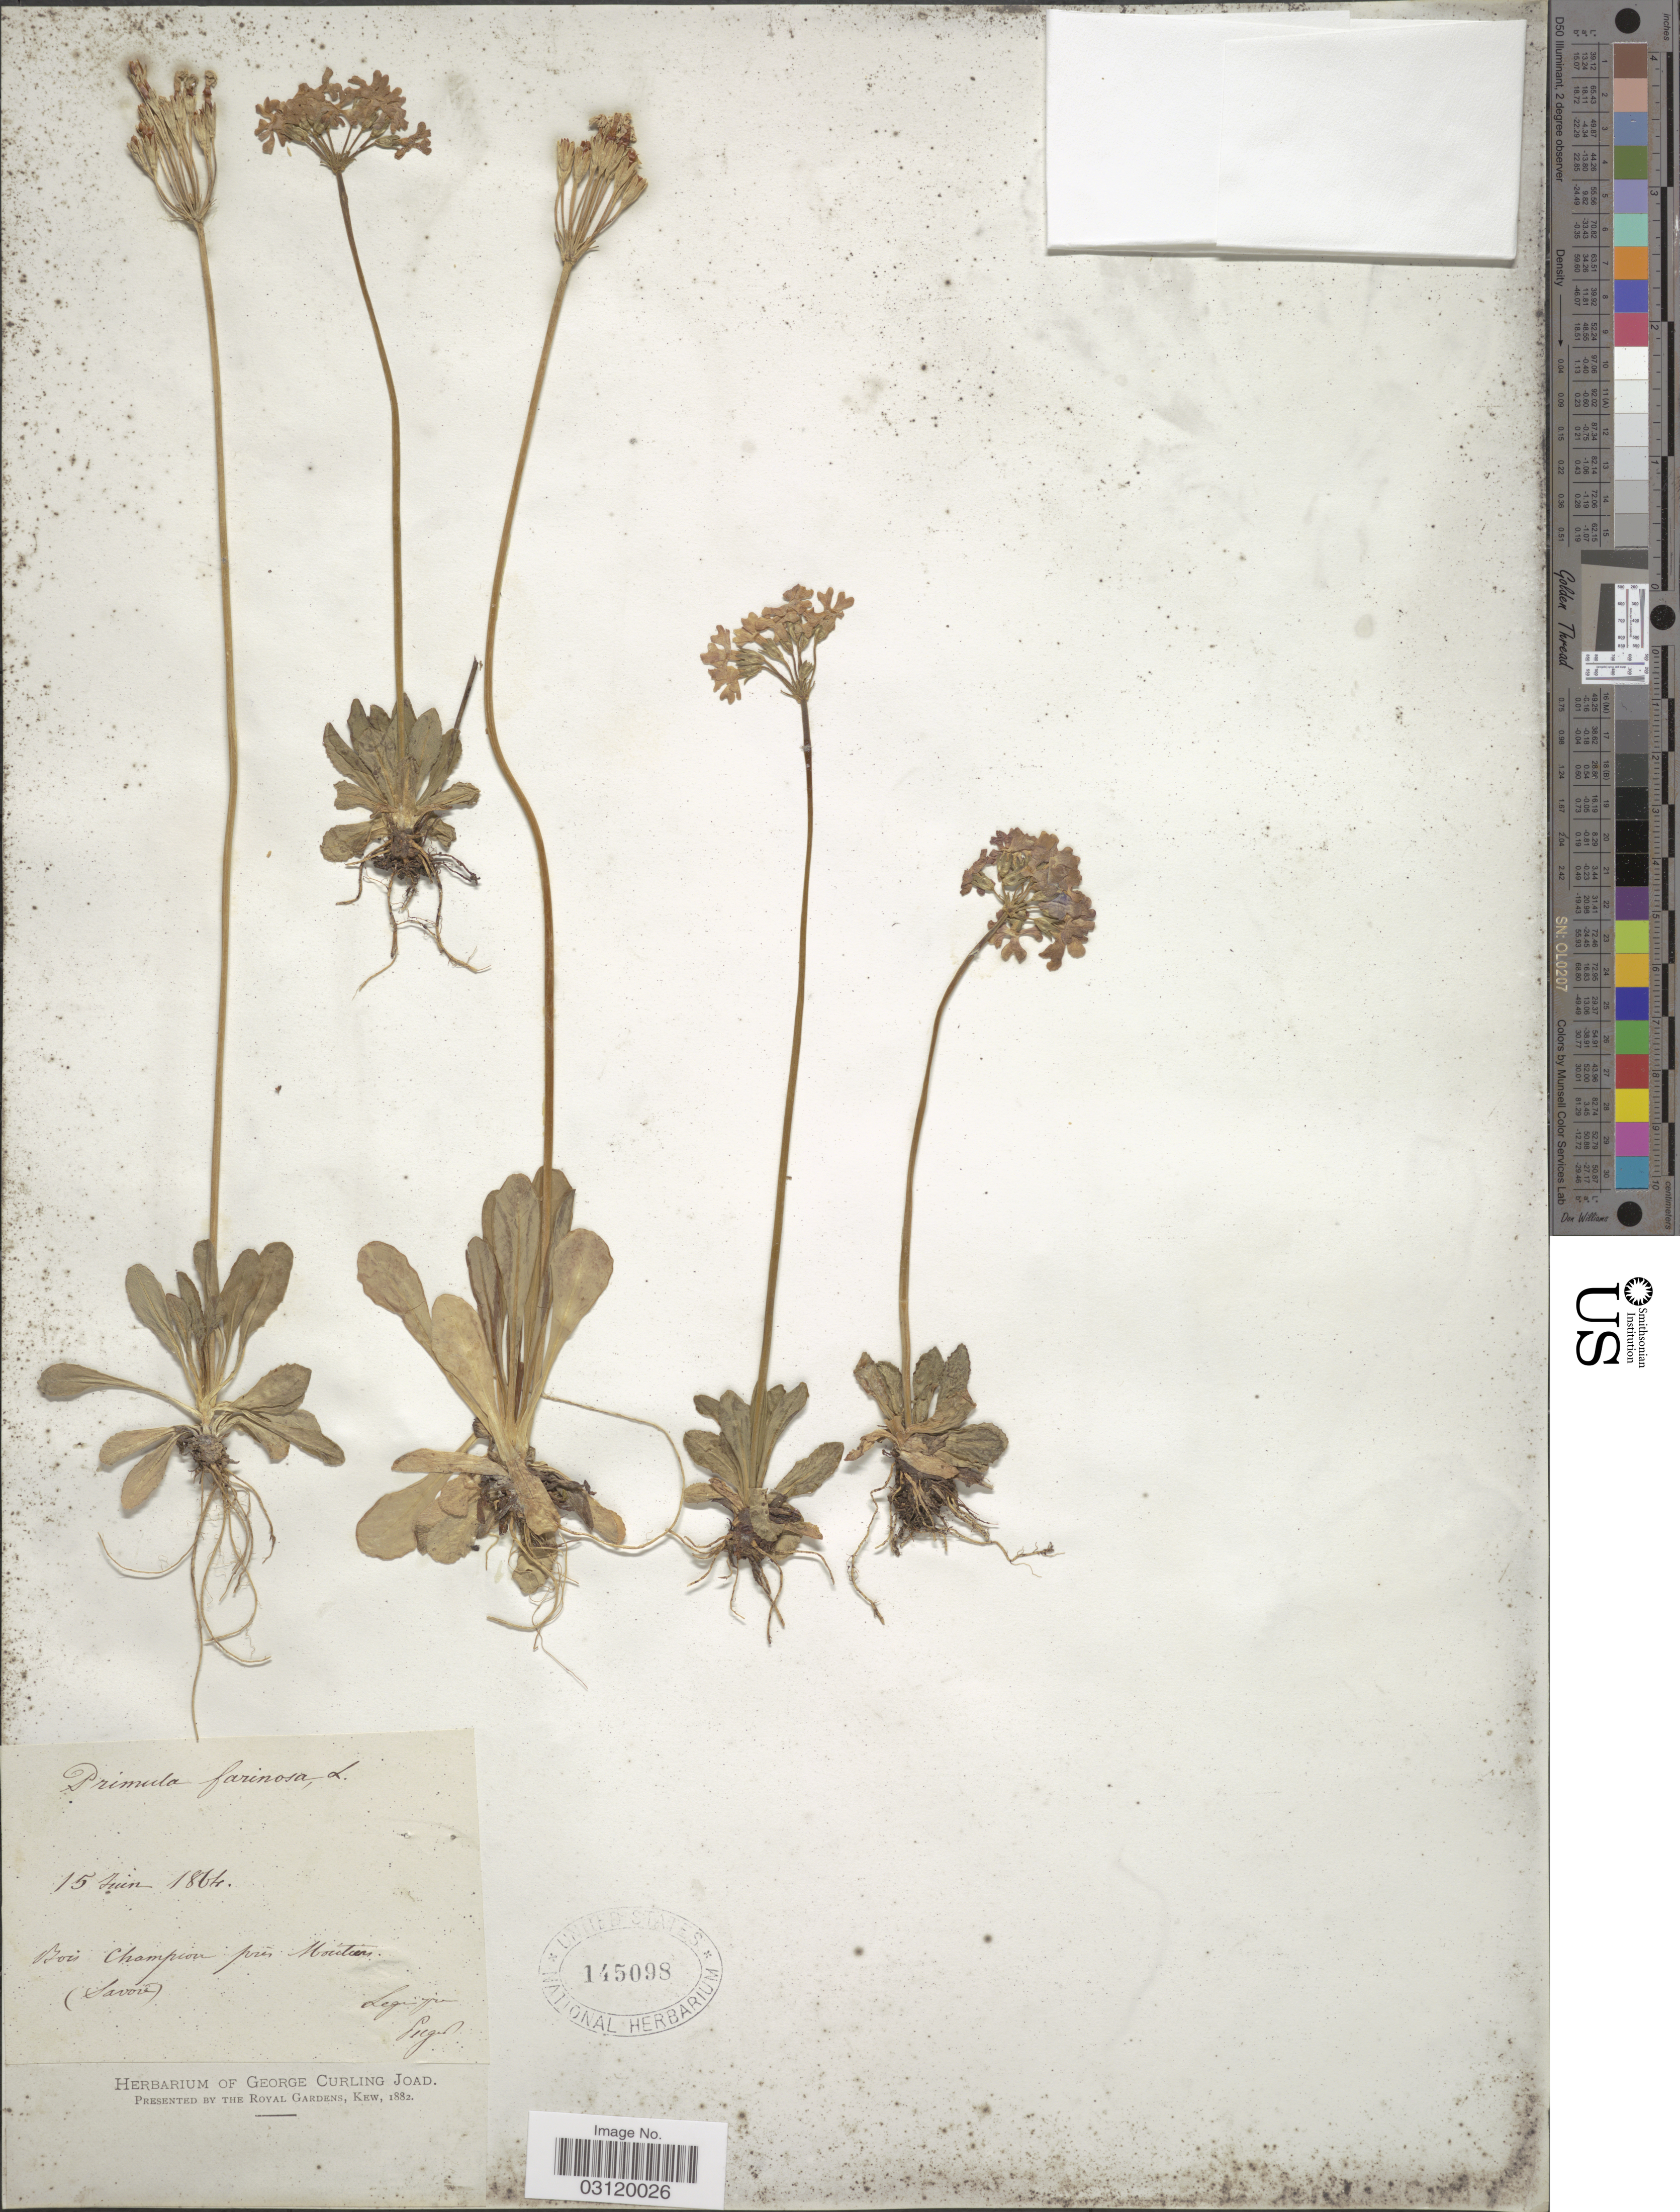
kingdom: Plantae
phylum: Tracheophyta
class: Magnoliopsida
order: Ericales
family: Primulaceae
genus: Primula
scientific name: Primula farinosa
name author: L.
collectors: -. Puget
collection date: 1864-06-15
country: France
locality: Bois Champion près Moutiers. (Savoie).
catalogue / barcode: US 145098